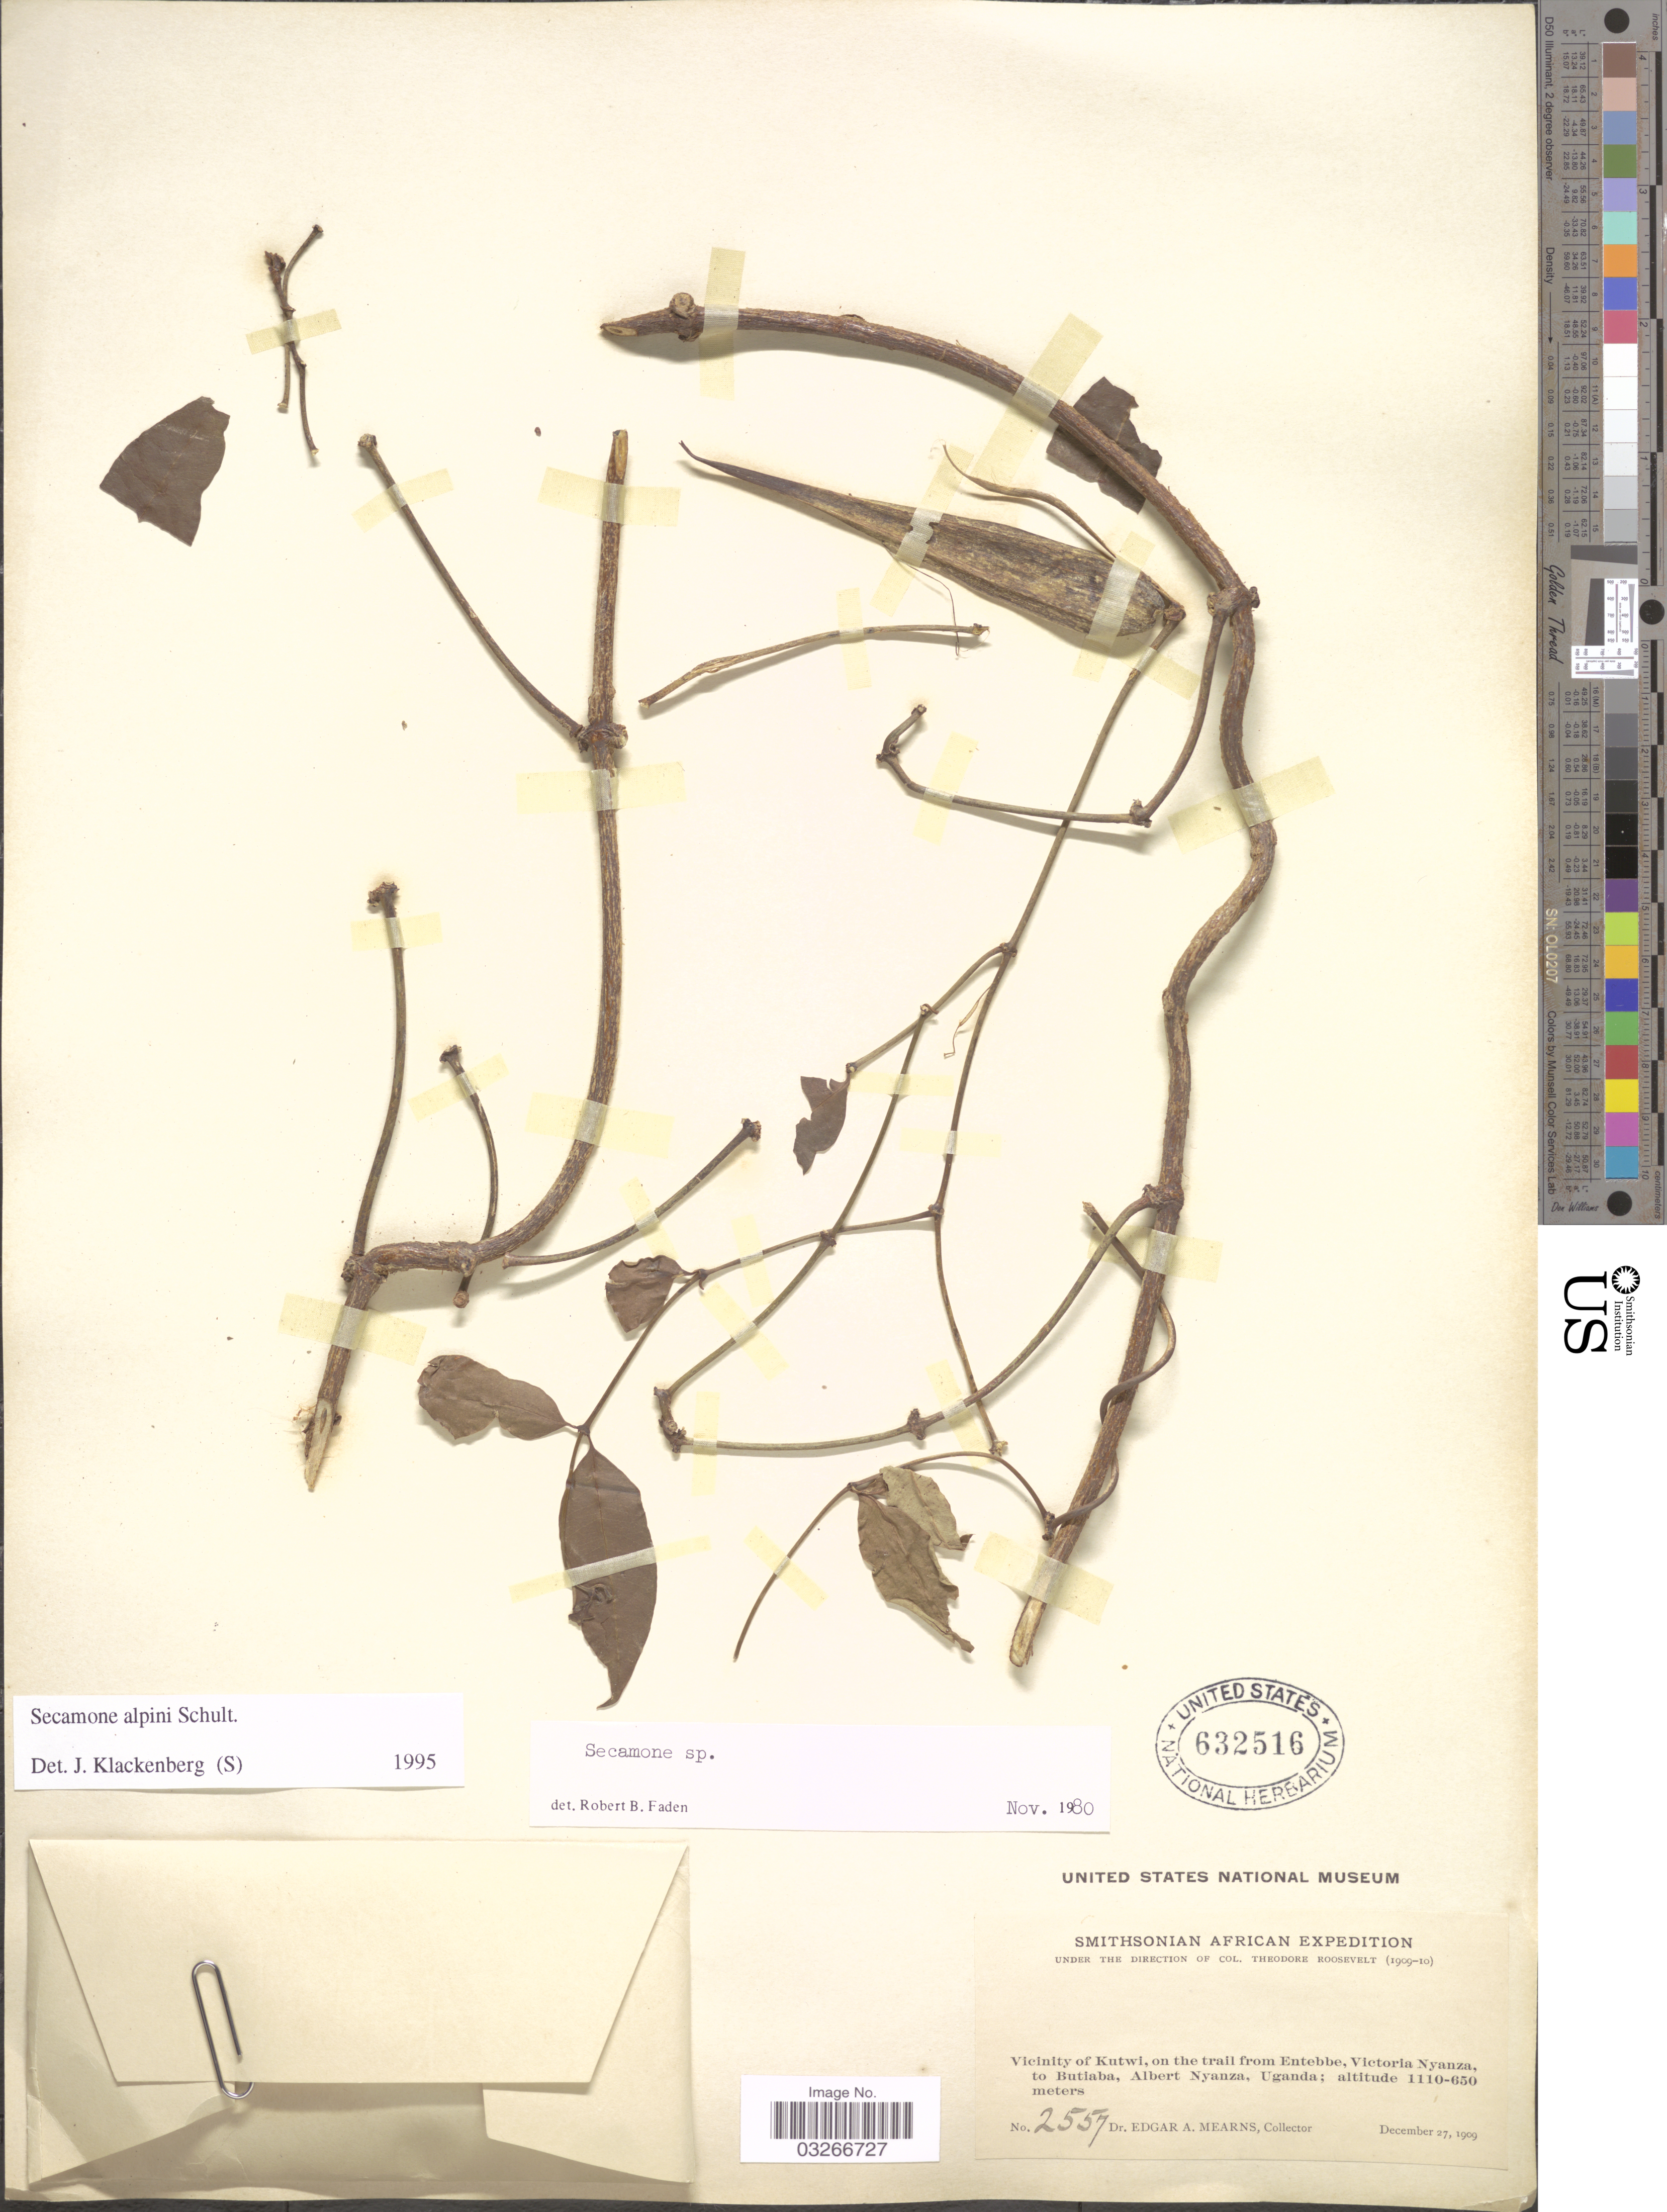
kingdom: Plantae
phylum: Tracheophyta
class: Magnoliopsida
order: Gentianales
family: Apocynaceae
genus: Secamone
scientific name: Secamone alpini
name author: Schult.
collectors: E. A. Mearns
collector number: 2557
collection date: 1909-12-27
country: Uganda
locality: Vicinity of Kutwi, on the trail from Entebbe, Victoria Nyanza, to Butiaba, Albert Nyanza.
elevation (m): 650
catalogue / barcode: US 632516